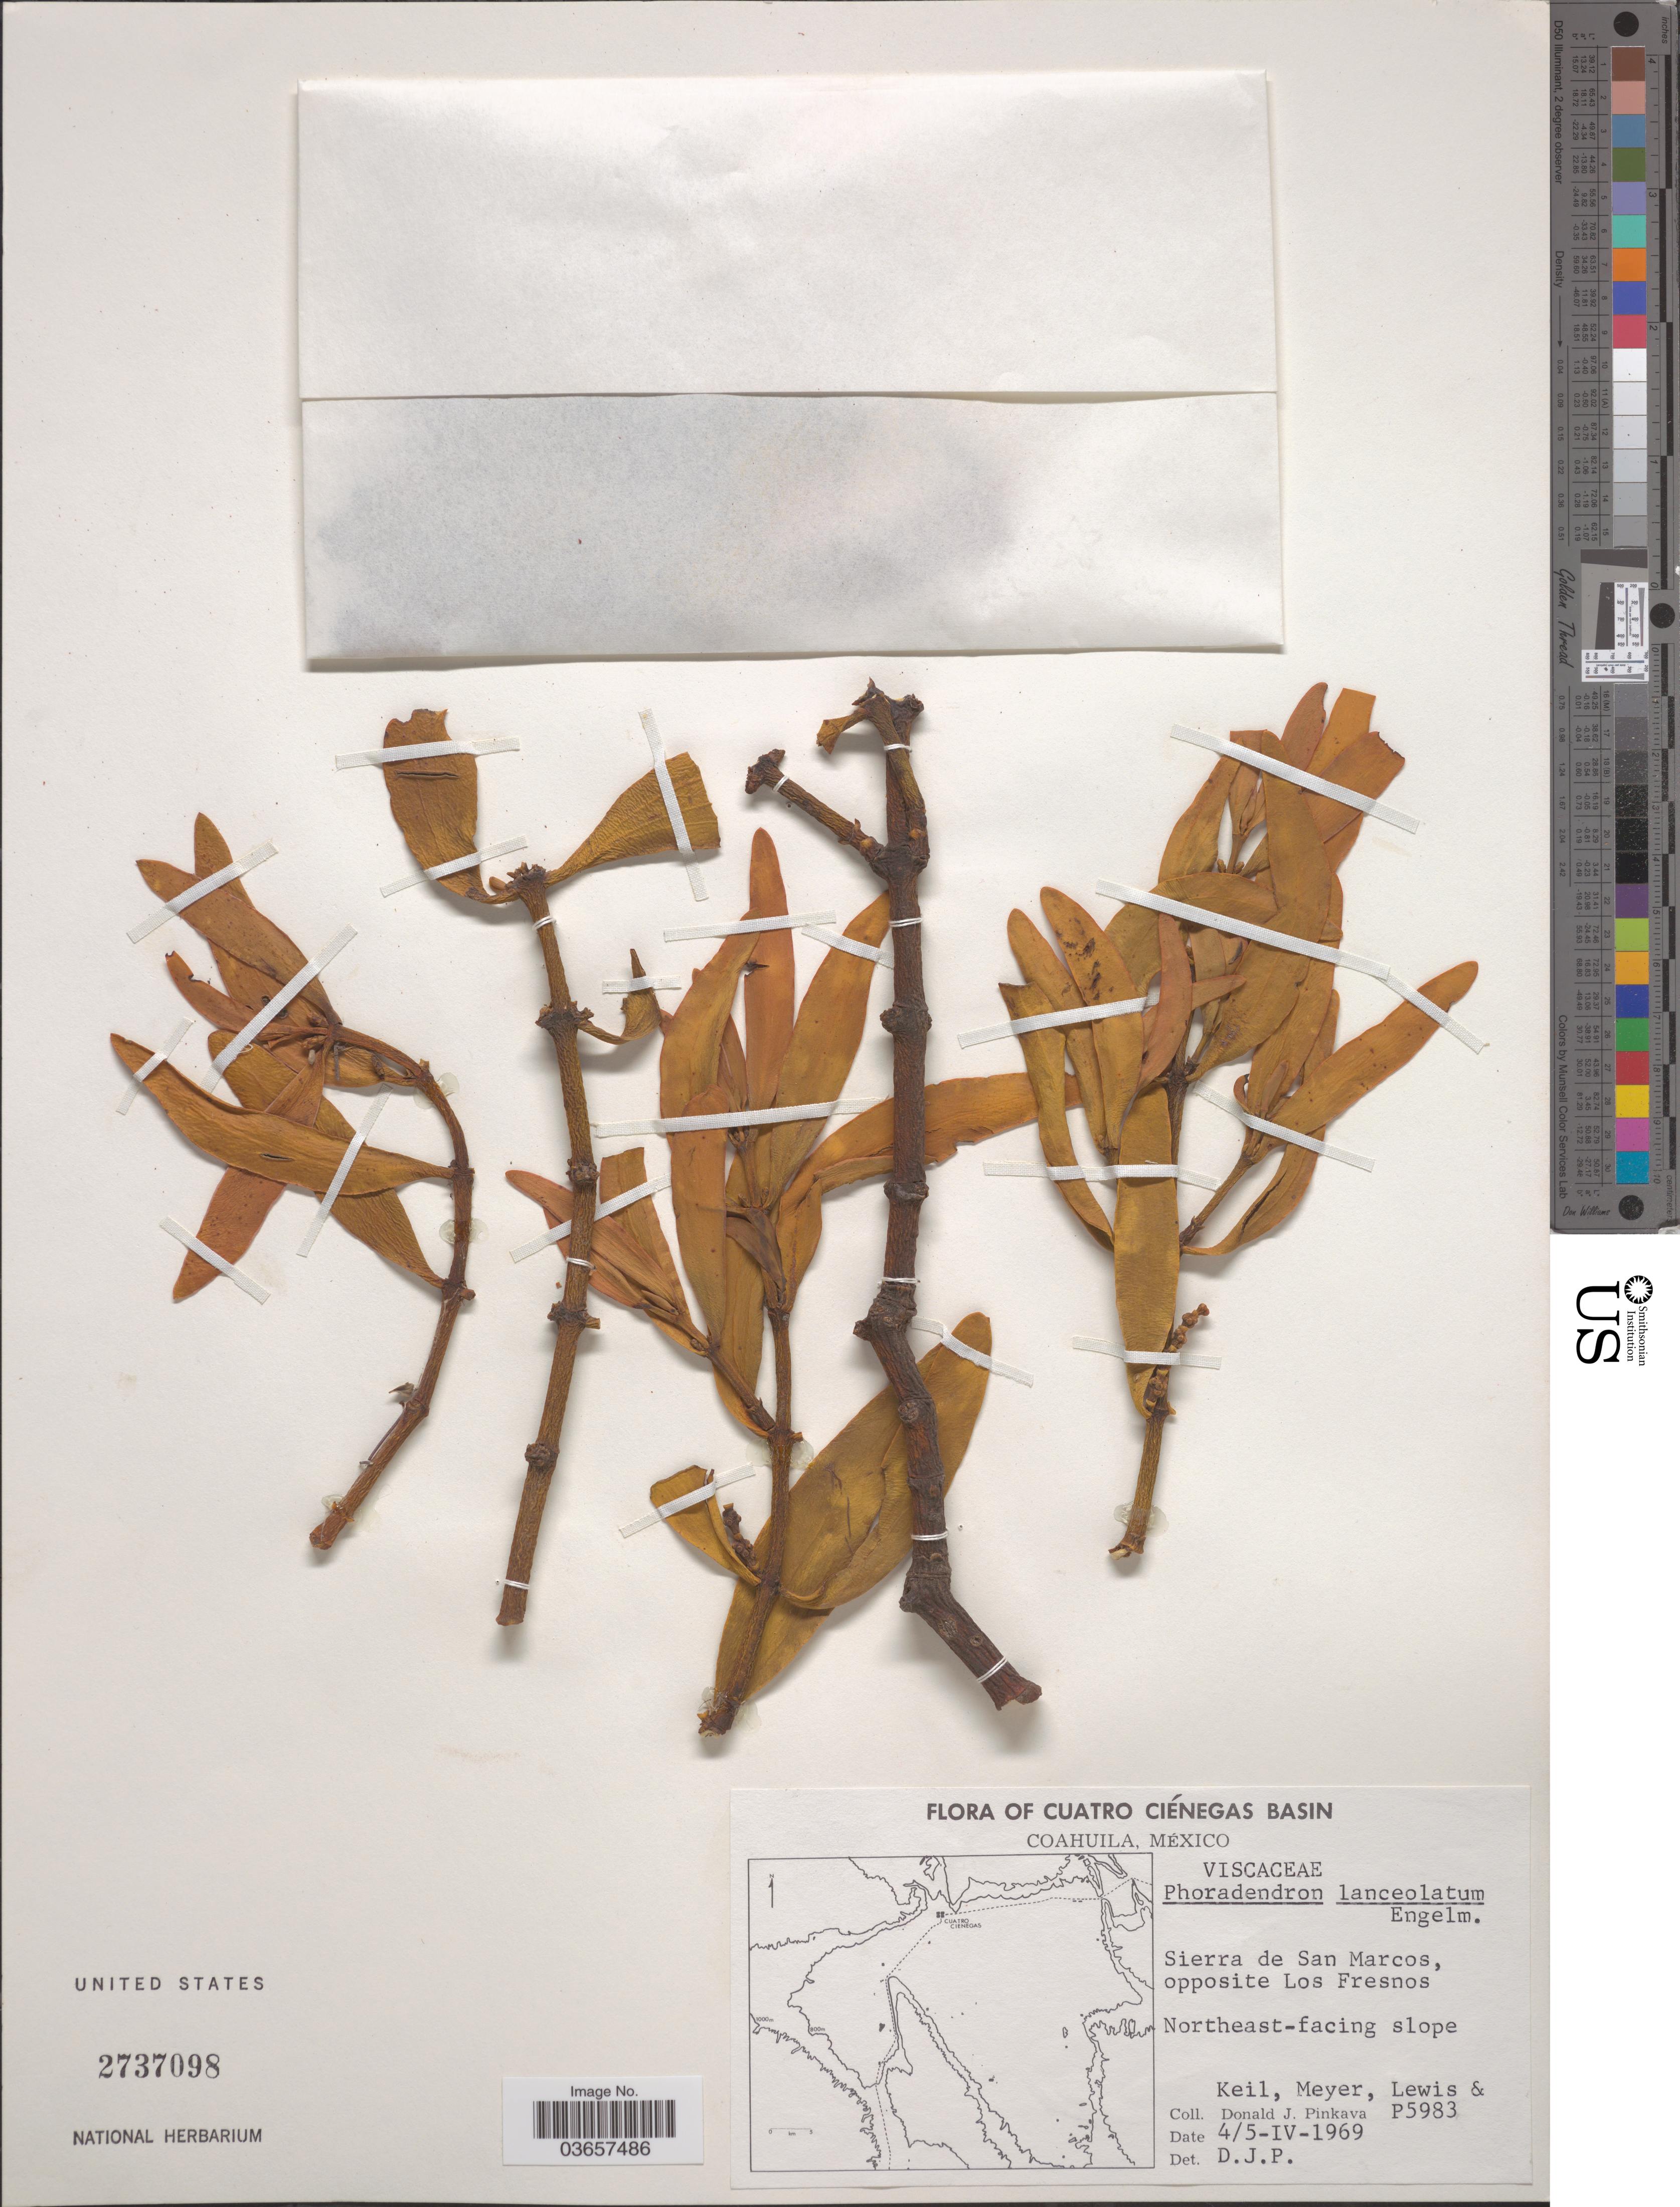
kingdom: Plantae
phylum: Tracheophyta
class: Magnoliopsida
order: Santalales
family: Viscaceae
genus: Phoradendron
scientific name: Phoradendron lanceolatum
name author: Engelm.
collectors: Keil, -- Meyer, -- Lewis & D. J. Pinkava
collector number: P5983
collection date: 1969-04-04/1969-04-05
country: Mexico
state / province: Coahuila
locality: Cuatro Ciénegas Basin. Sierra de San Marcos, opposite Los Fresnos. Northeast-facing slope.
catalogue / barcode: US 2737098